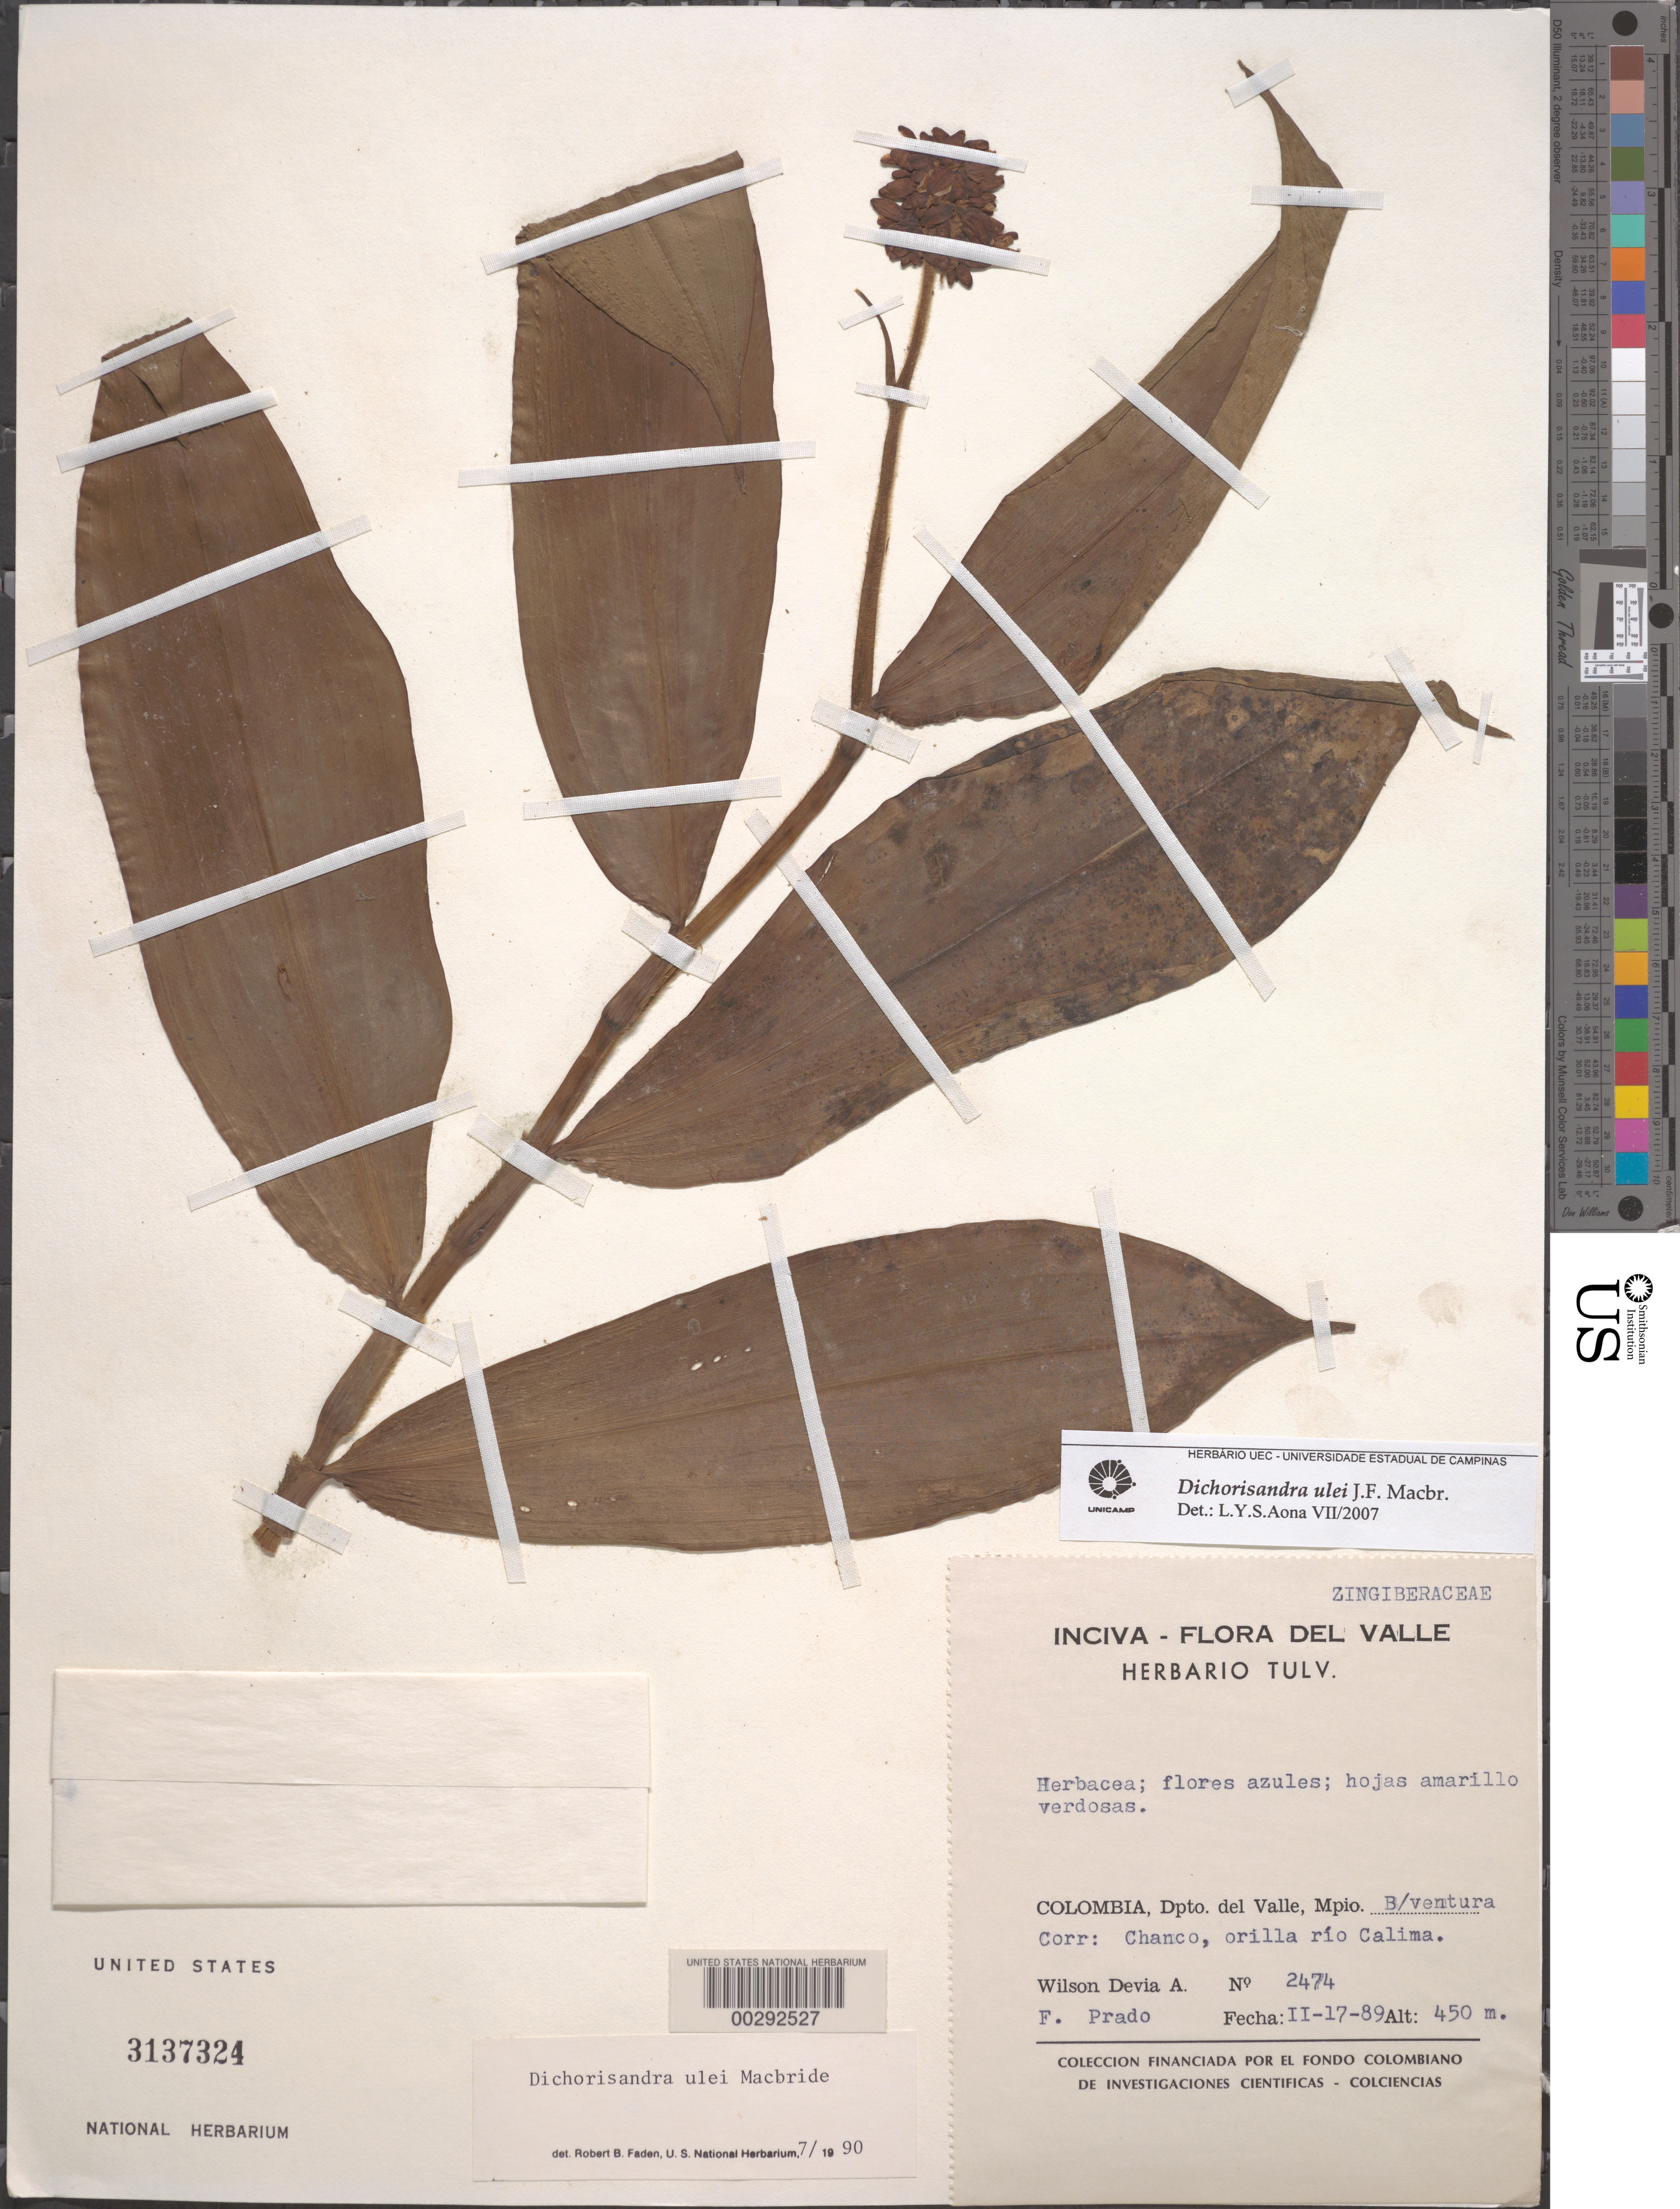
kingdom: Plantae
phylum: Tracheophyta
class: Liliopsida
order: Commelinales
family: Commelinaceae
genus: Dichorisandra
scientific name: Dichorisandra ulei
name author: J.F. Macbr.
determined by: Aona, L. Y. S.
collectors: W. Devia A. & F. Prado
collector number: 2474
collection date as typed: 17 Feb 1989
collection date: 1989-02-17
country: Colombia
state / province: Valle del Cauca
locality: Chanco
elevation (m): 450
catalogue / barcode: US 3137324